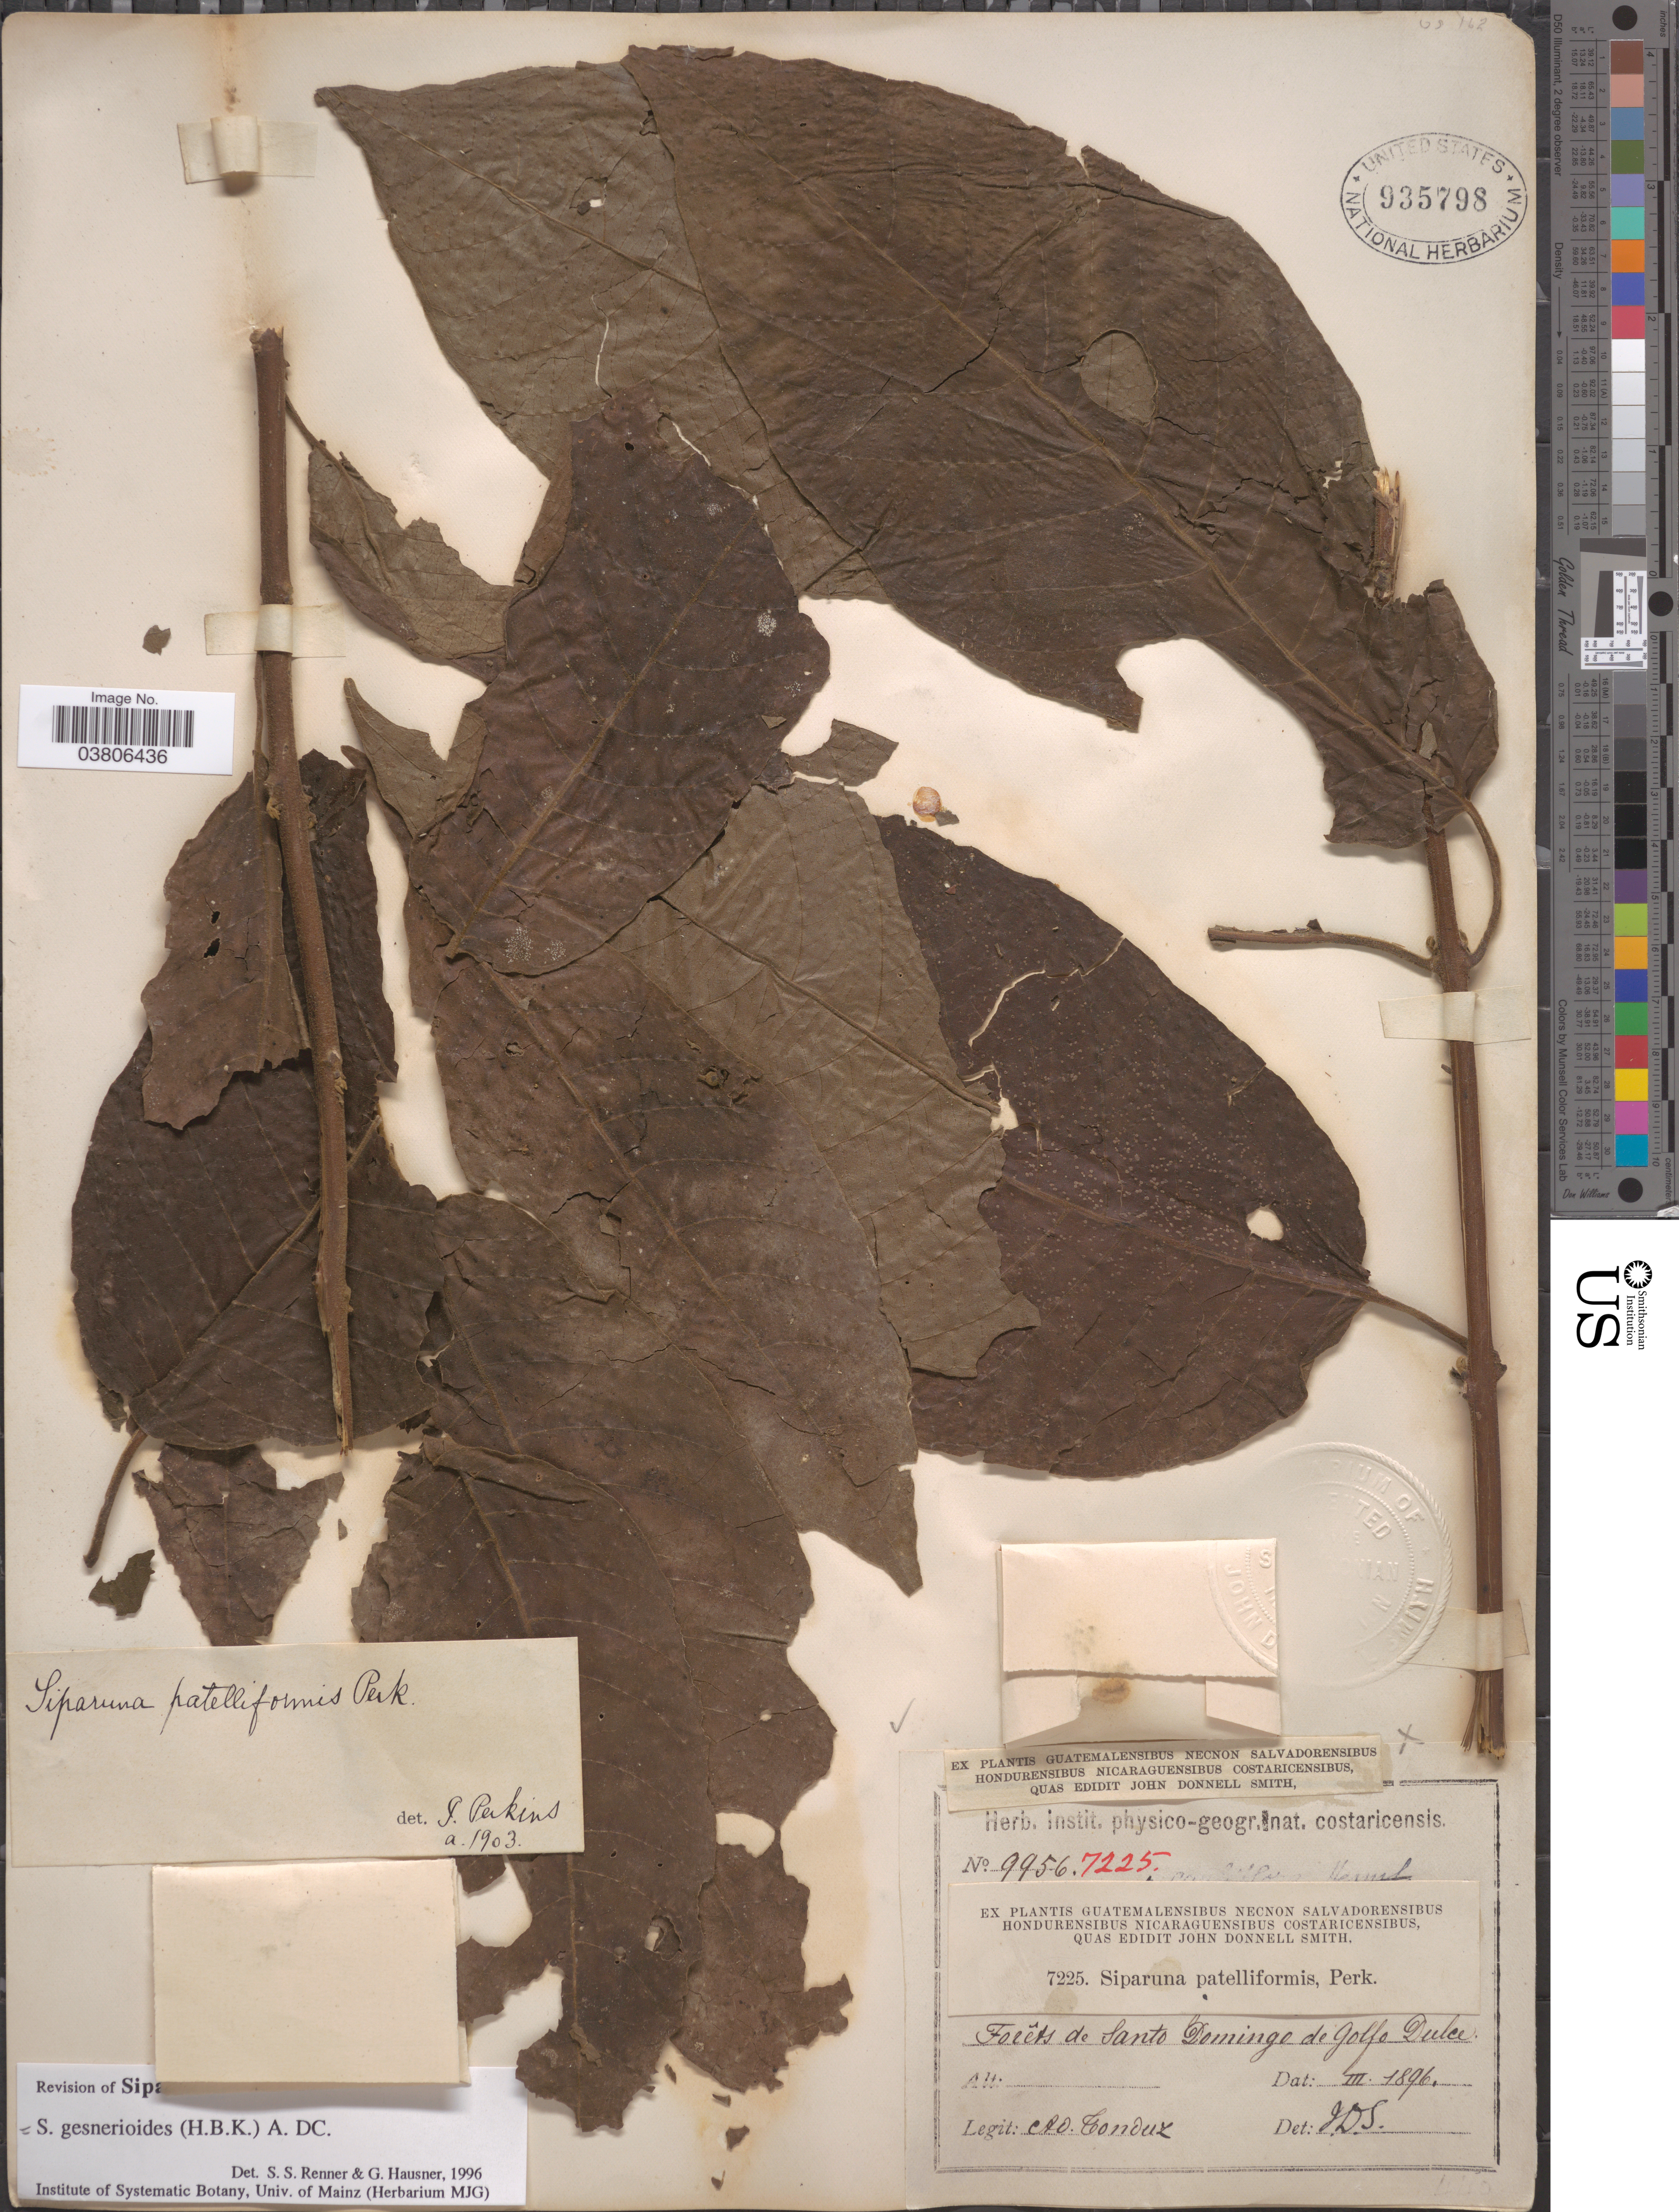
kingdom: Plantae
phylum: Tracheophyta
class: Magnoliopsida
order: Laurales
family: Siparunaceae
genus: Siparuna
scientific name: Siparuna gesnerioides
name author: (Kunth) A. DC.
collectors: A. Tonduz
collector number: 9956/7225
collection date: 1896-03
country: Costa Rica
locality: Forêts de Santo Domingo de Golfo Dulce.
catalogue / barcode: US 935798